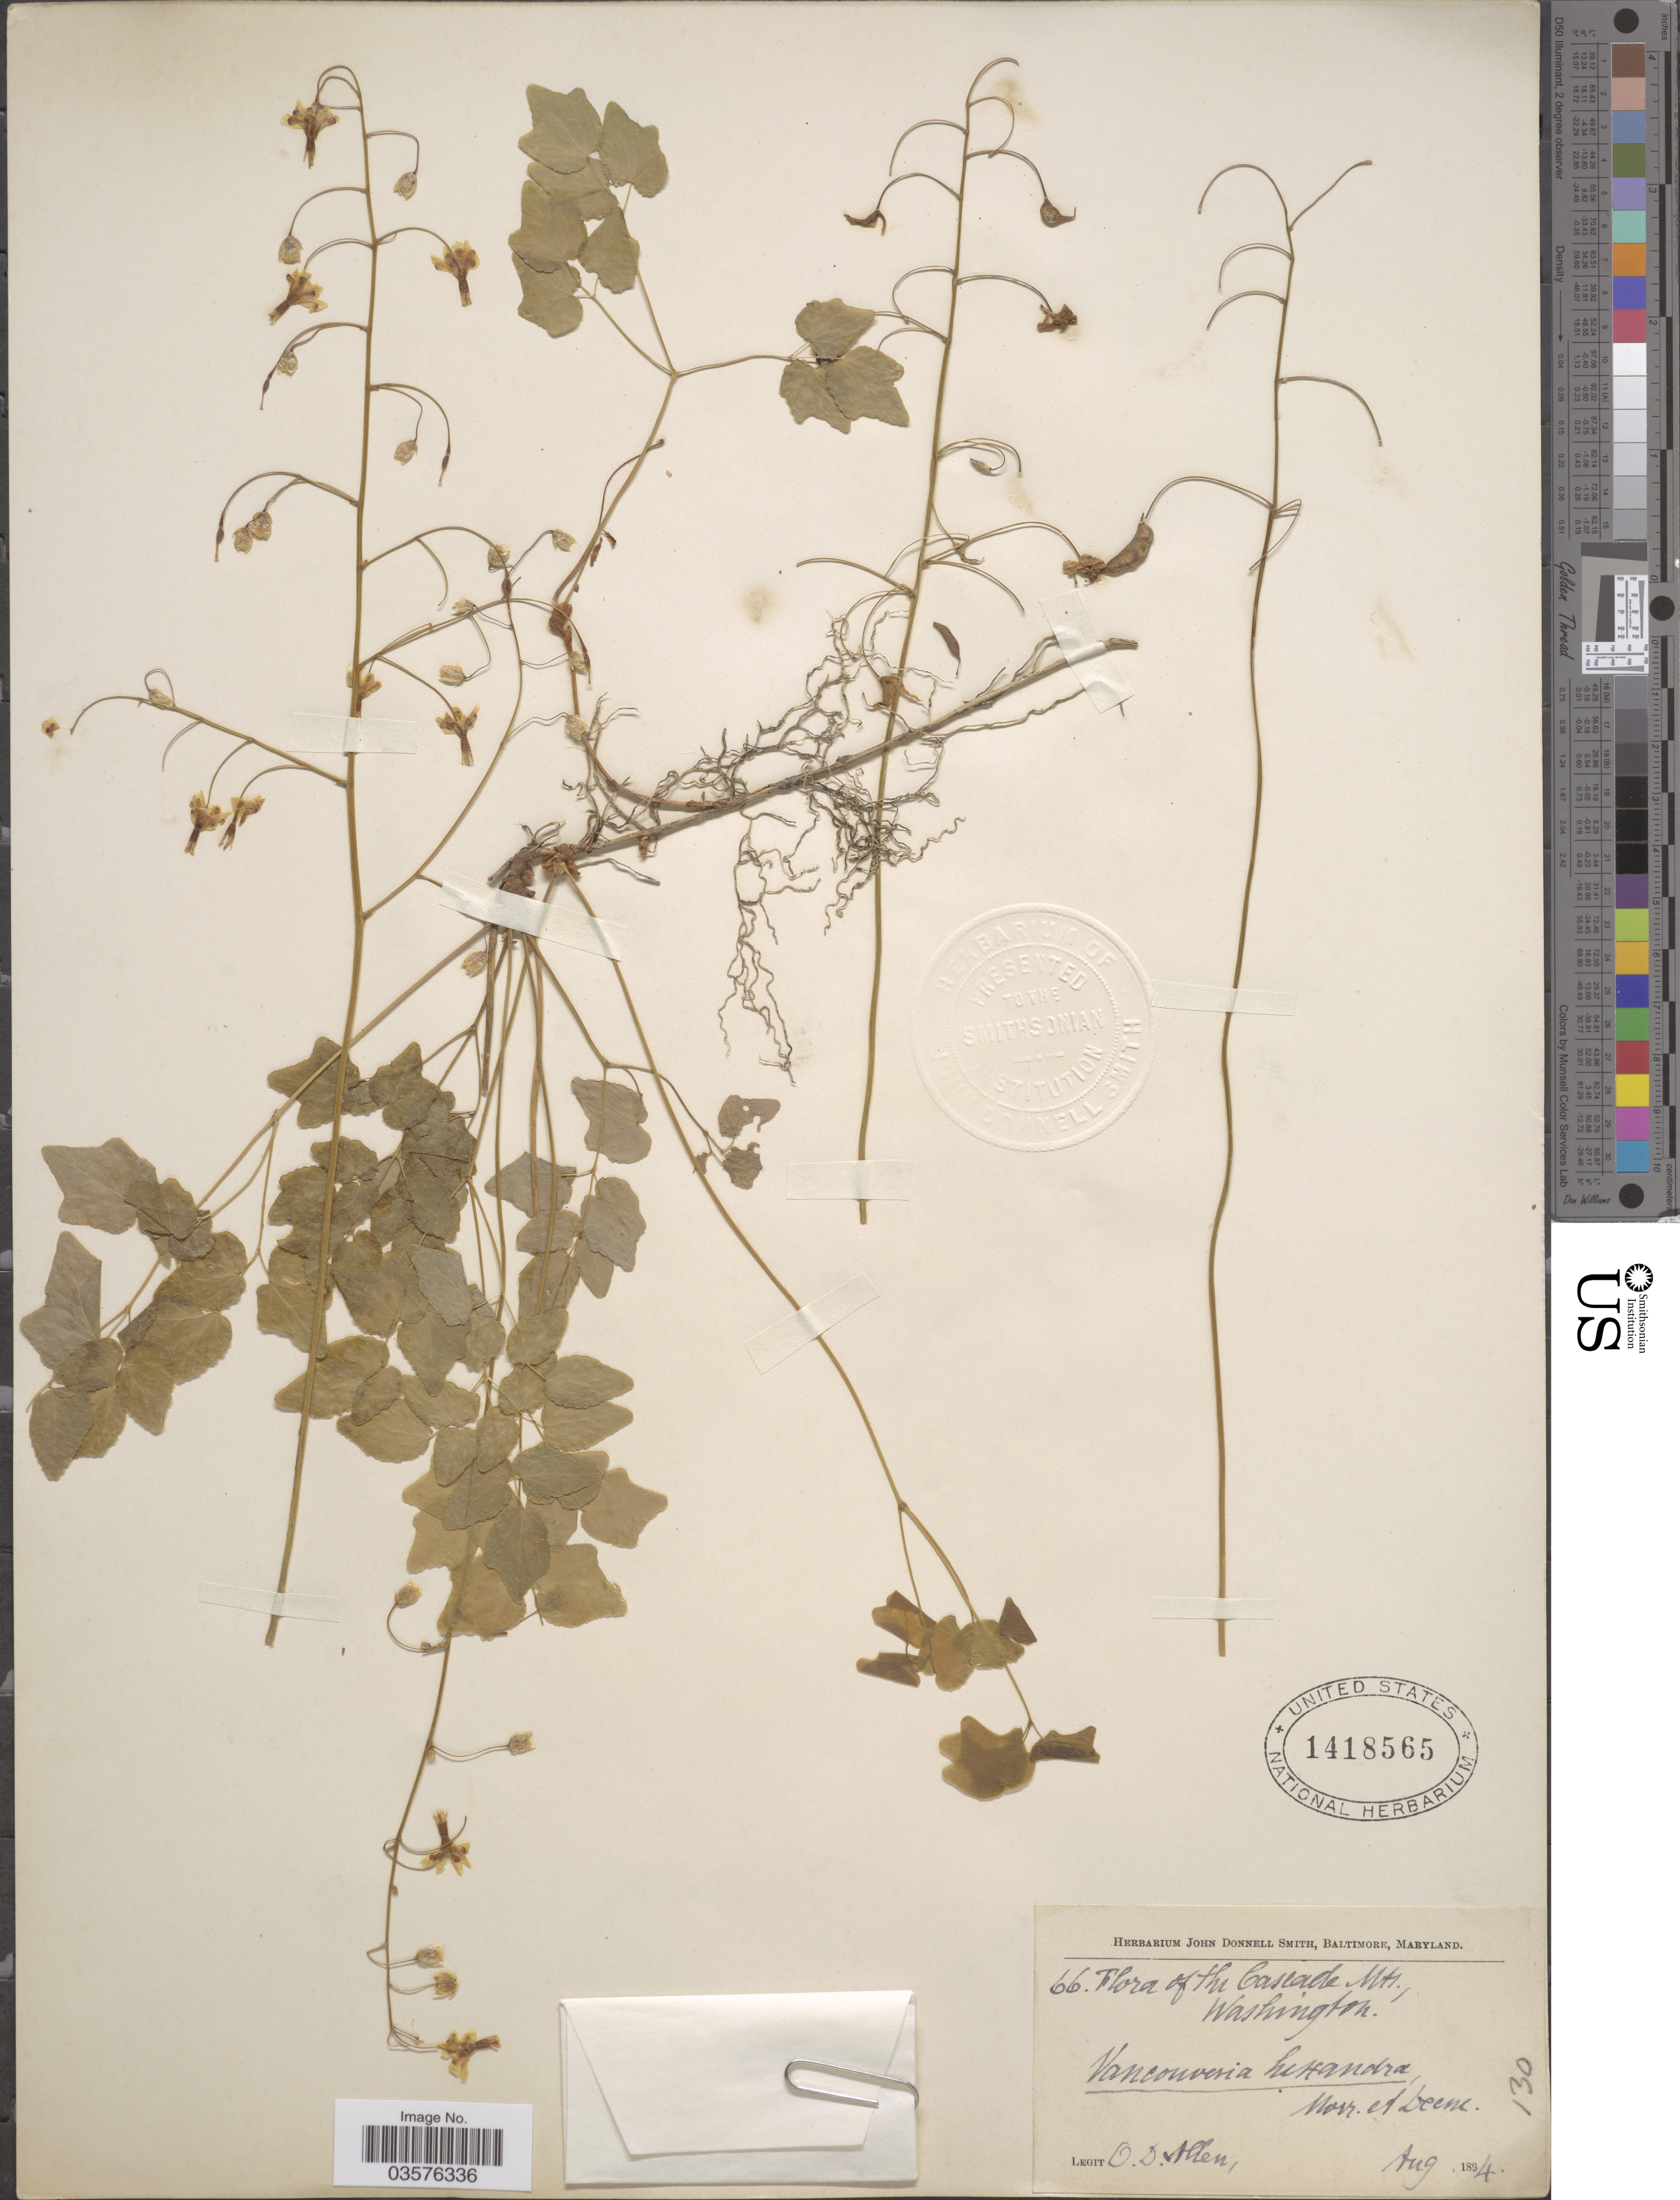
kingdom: Plantae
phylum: Tracheophyta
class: Magnoliopsida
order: Ranunculales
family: Berberidaceae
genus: Vancouveria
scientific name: Vancouveria hexandra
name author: (Hook.) C. Morren & Decne.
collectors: O. D. Allen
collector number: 66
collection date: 1894-08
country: United States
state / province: Washington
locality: The Cascade Mts.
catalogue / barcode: US 1418565